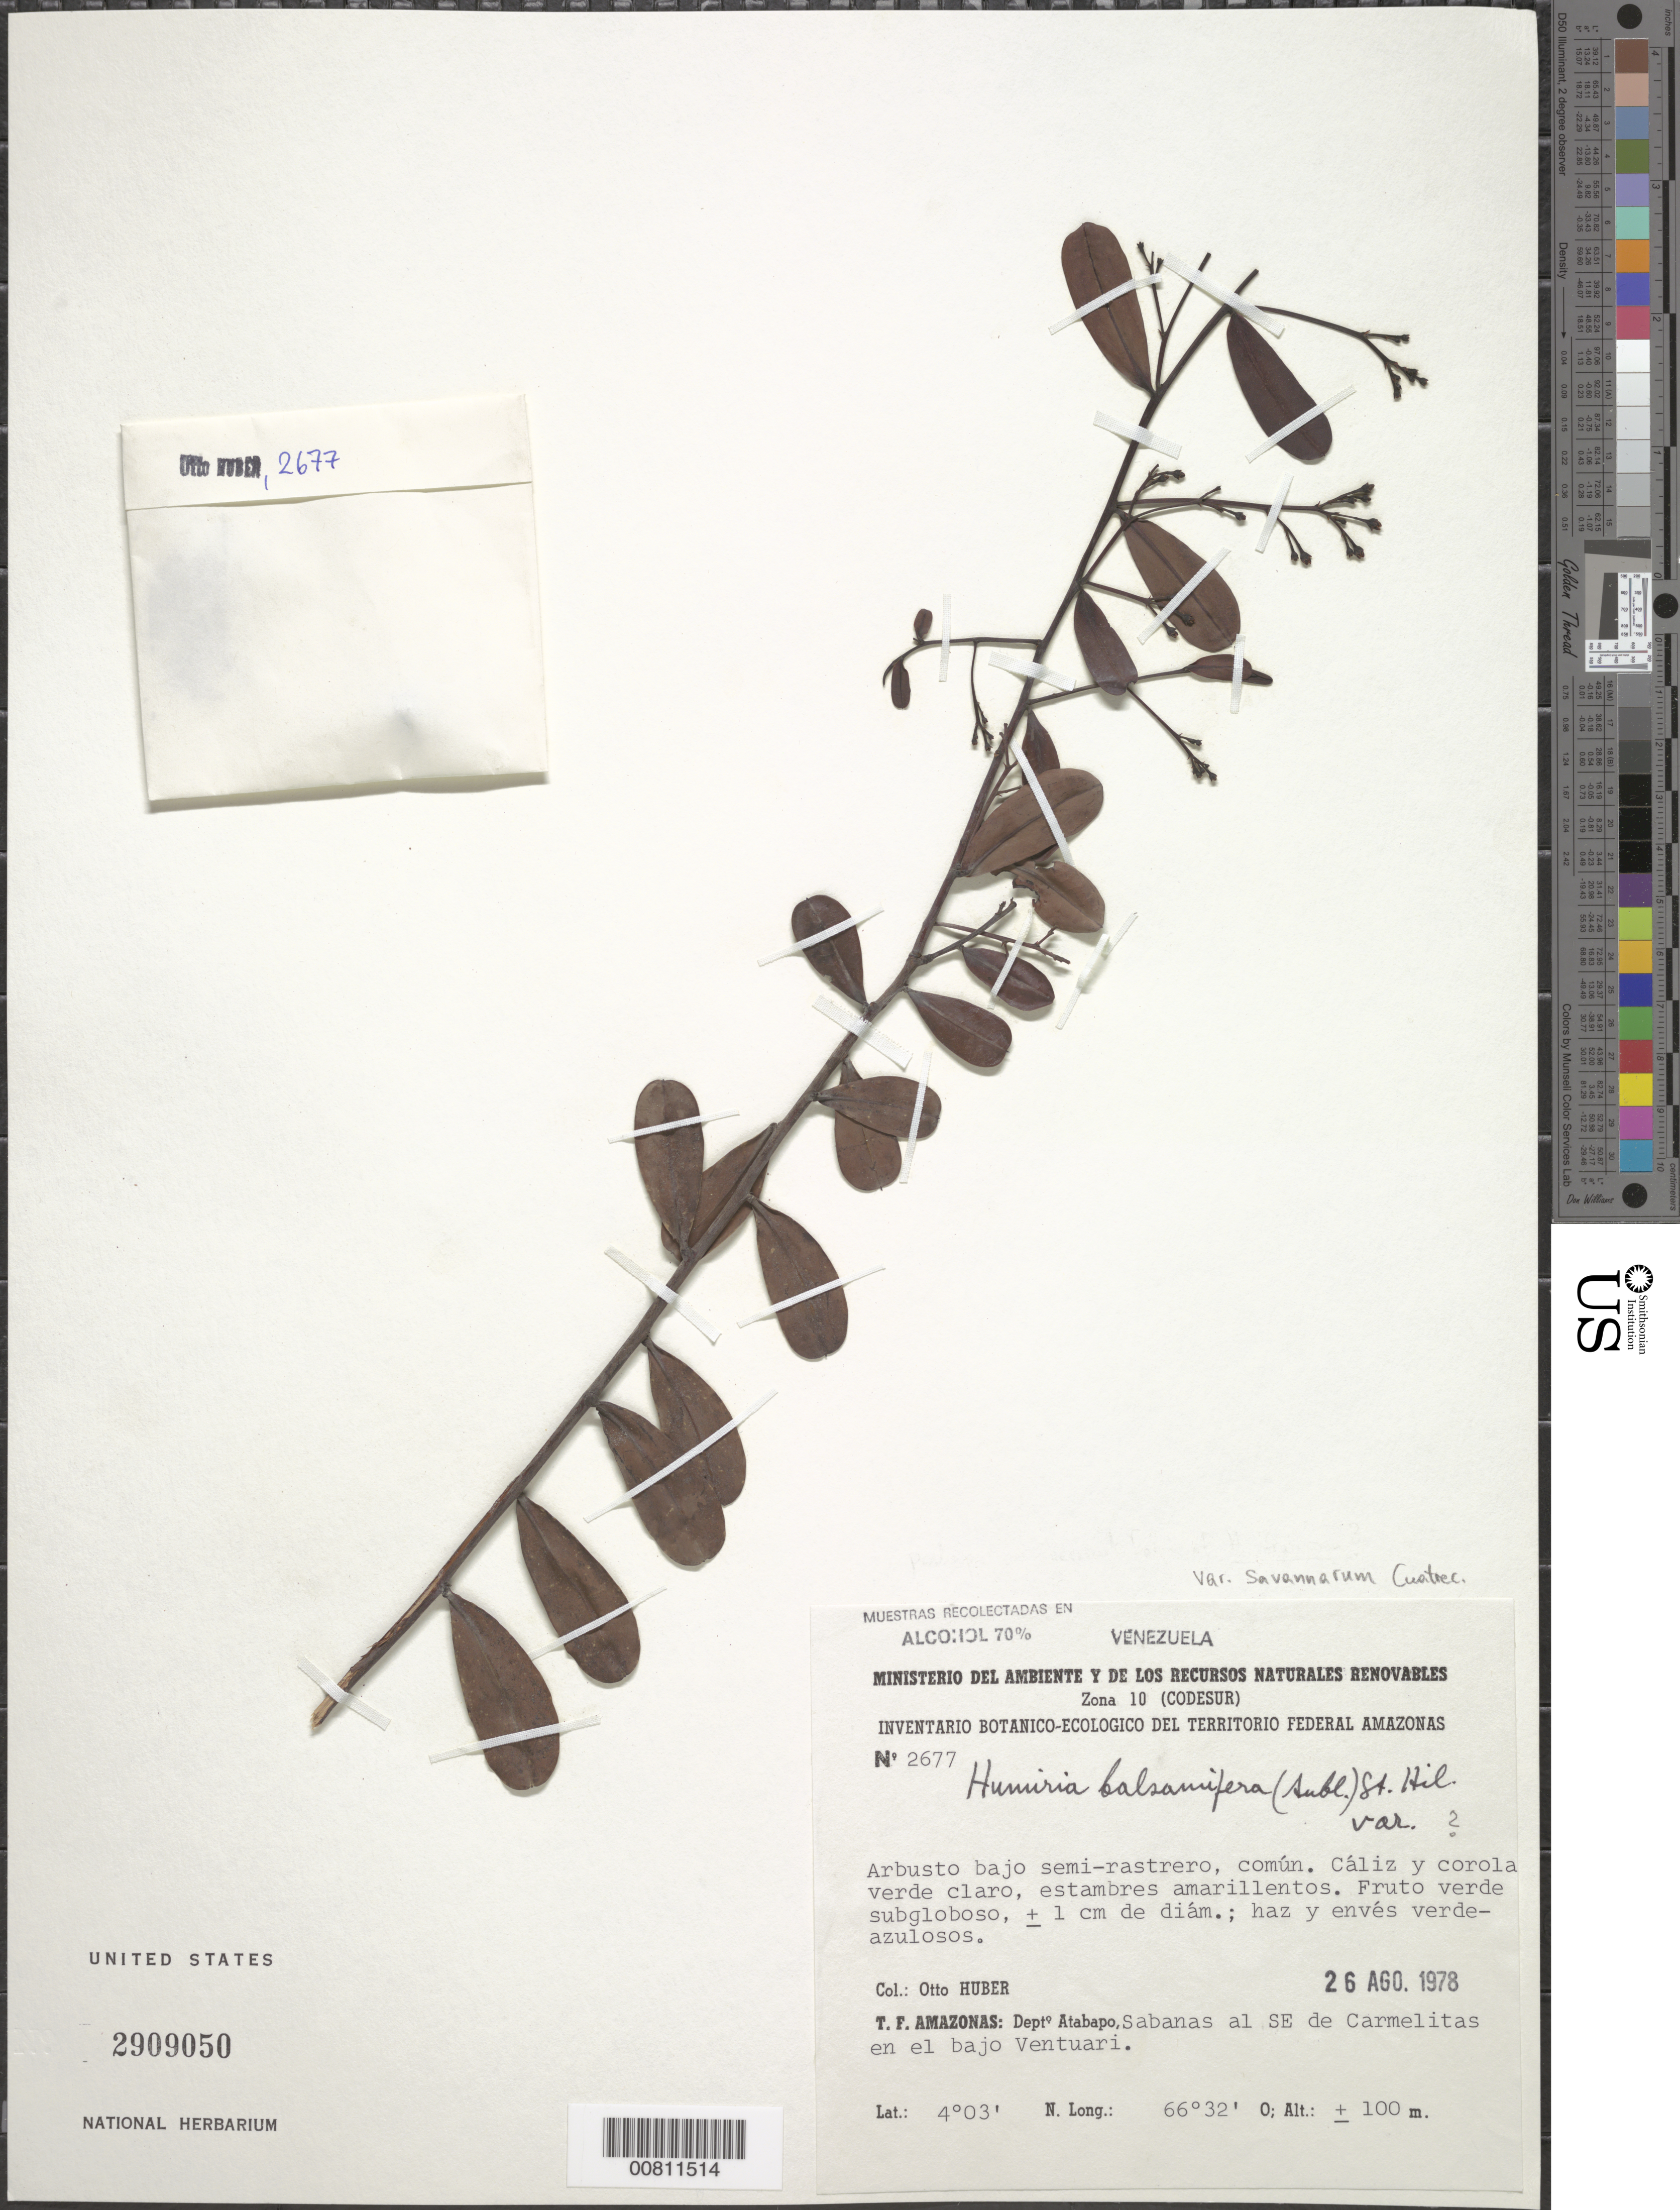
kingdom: Plantae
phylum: Tracheophyta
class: Magnoliopsida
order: Malpighiales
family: Humiriaceae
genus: Humiria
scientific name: Humiria balsamifera var. savannarum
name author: (Gleason) Cuatrec.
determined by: Cuatrecasas, J.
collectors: O. Huber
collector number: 2677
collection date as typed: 26-Aug-78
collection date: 1978-08-26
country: Venezuela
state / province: Amazonas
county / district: Atabapo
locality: Carmelitas en el bajo Ventuari, al SE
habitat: Sabanas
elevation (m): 100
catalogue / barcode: US 2909050